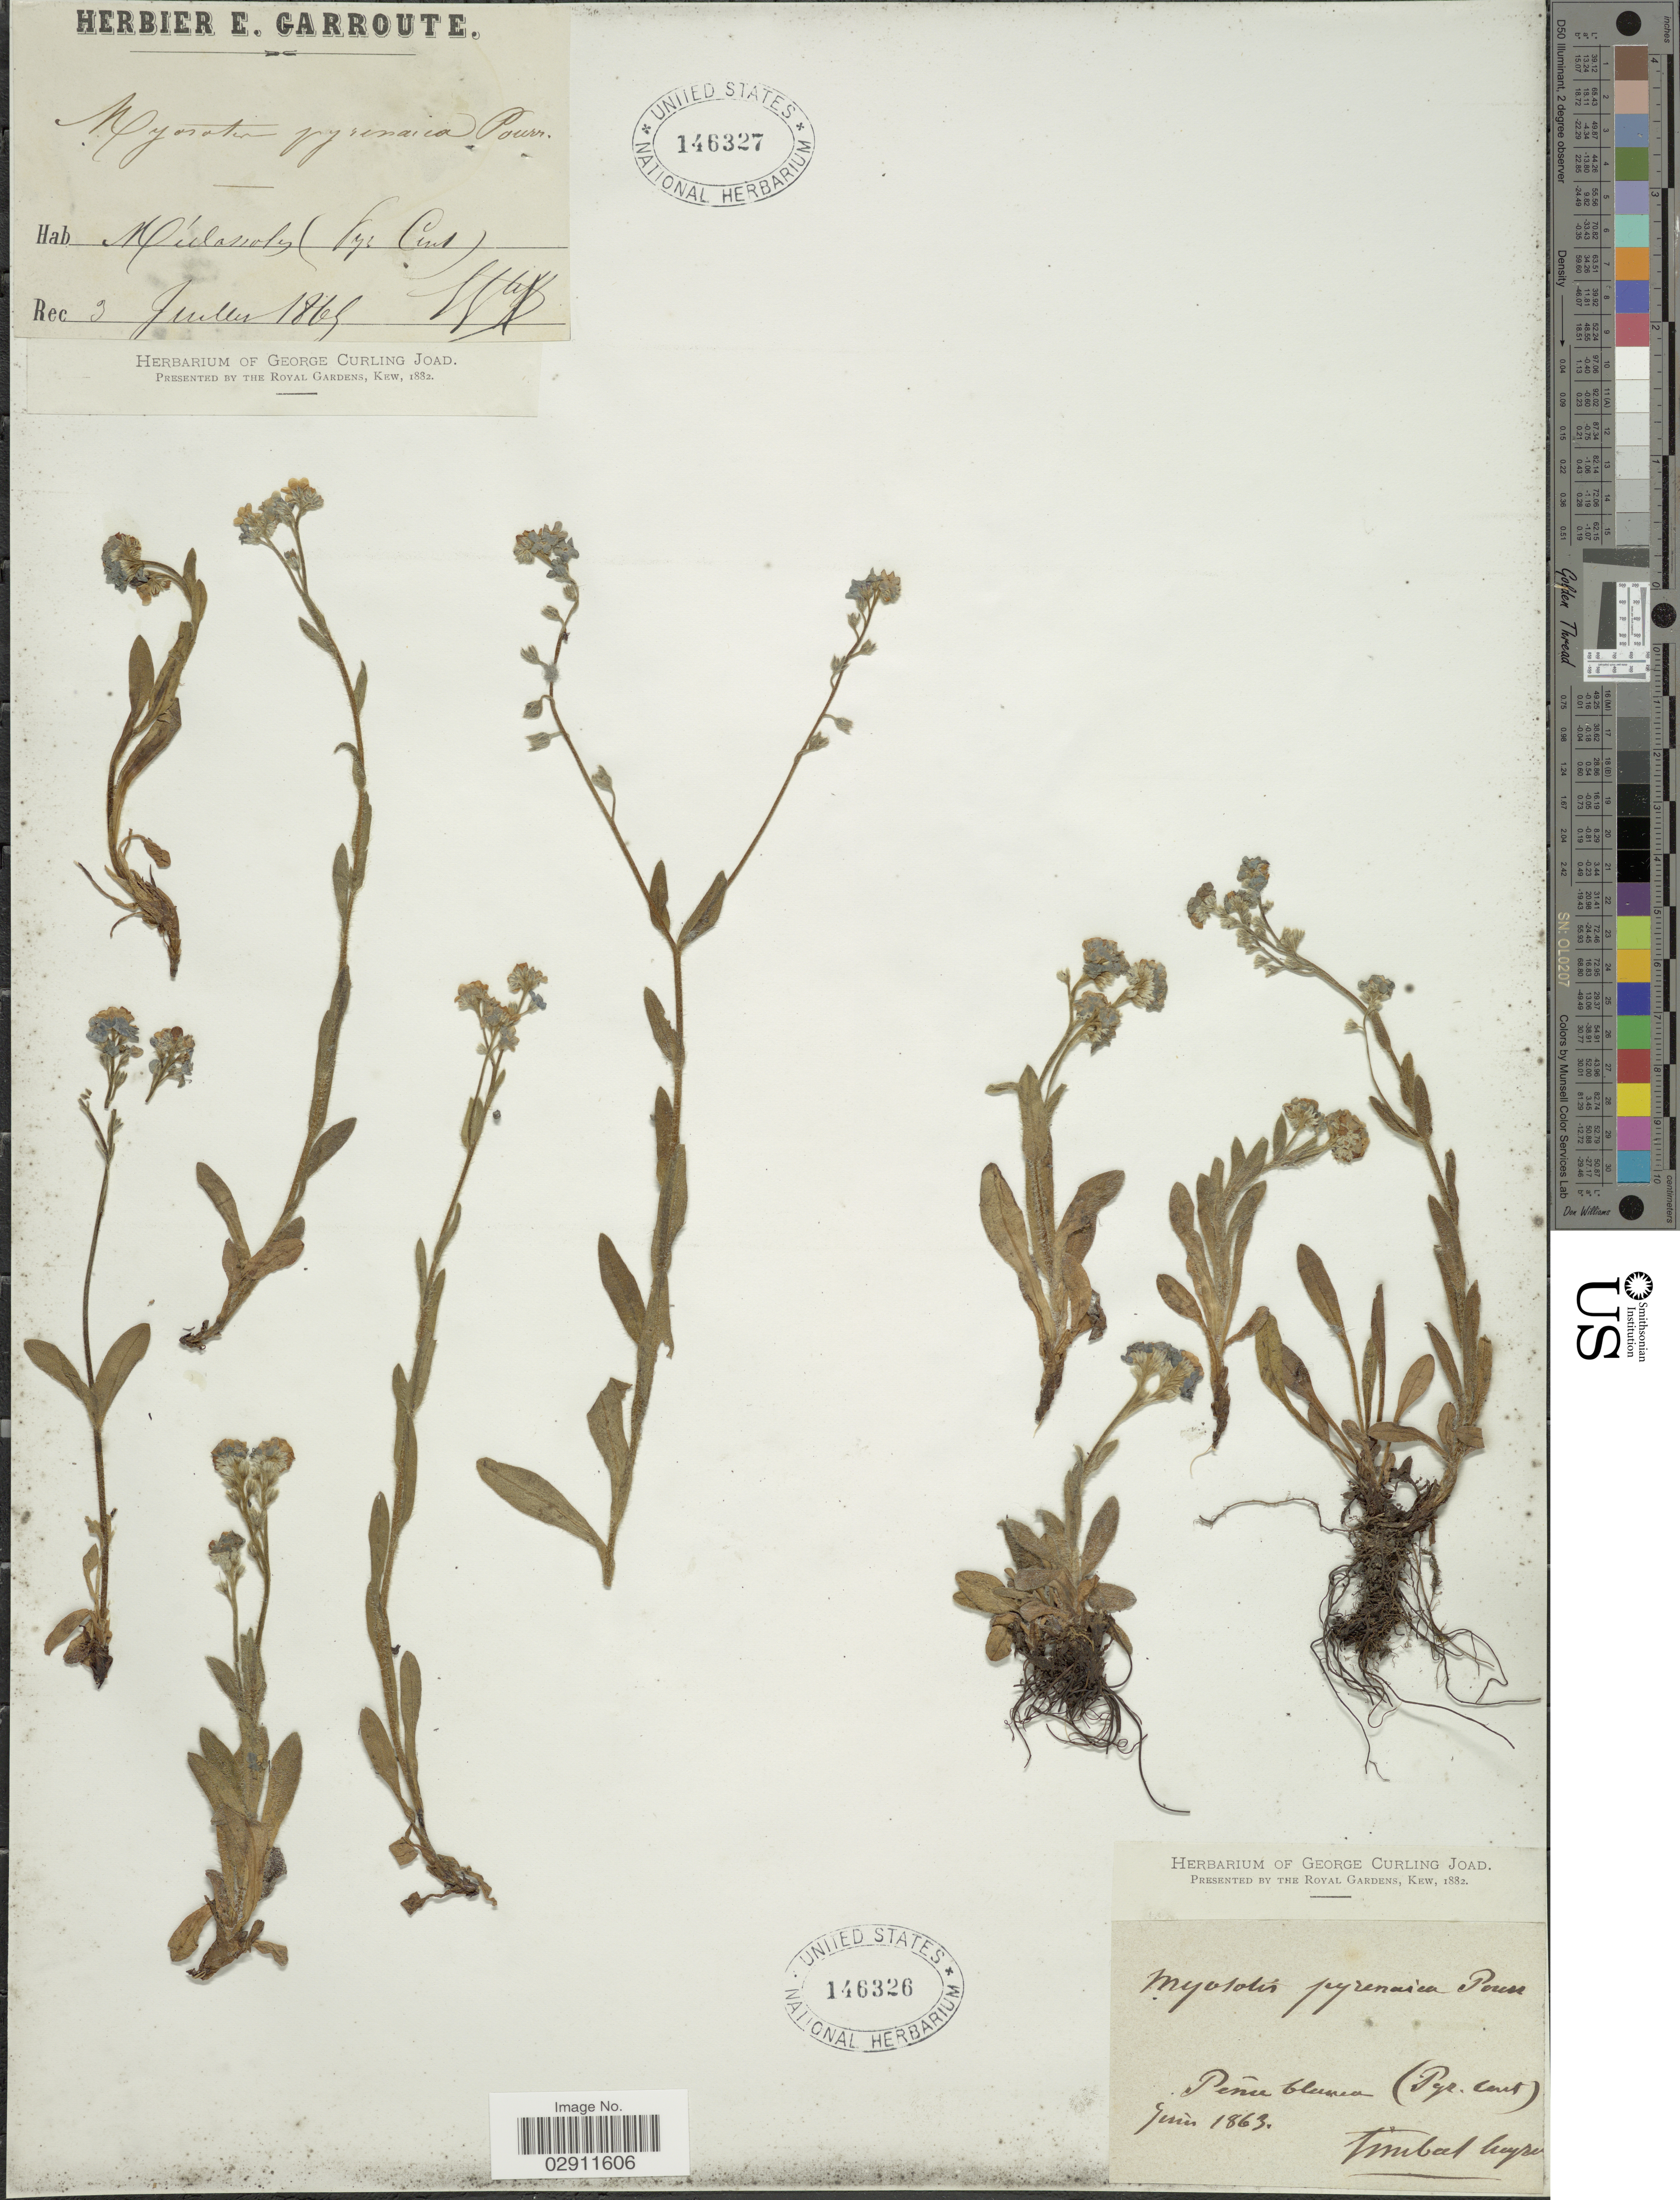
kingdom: Plantae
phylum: Tracheophyta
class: Magnoliopsida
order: Boraginales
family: Boraginaceae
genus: Myosotis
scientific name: Myosotis pyrenaica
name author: Pourr.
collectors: ex herb. E. Garroute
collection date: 1865-07-03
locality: Mlúlanoly [interpreted] (Pyr Cus [interpreted]).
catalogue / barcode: US 146327